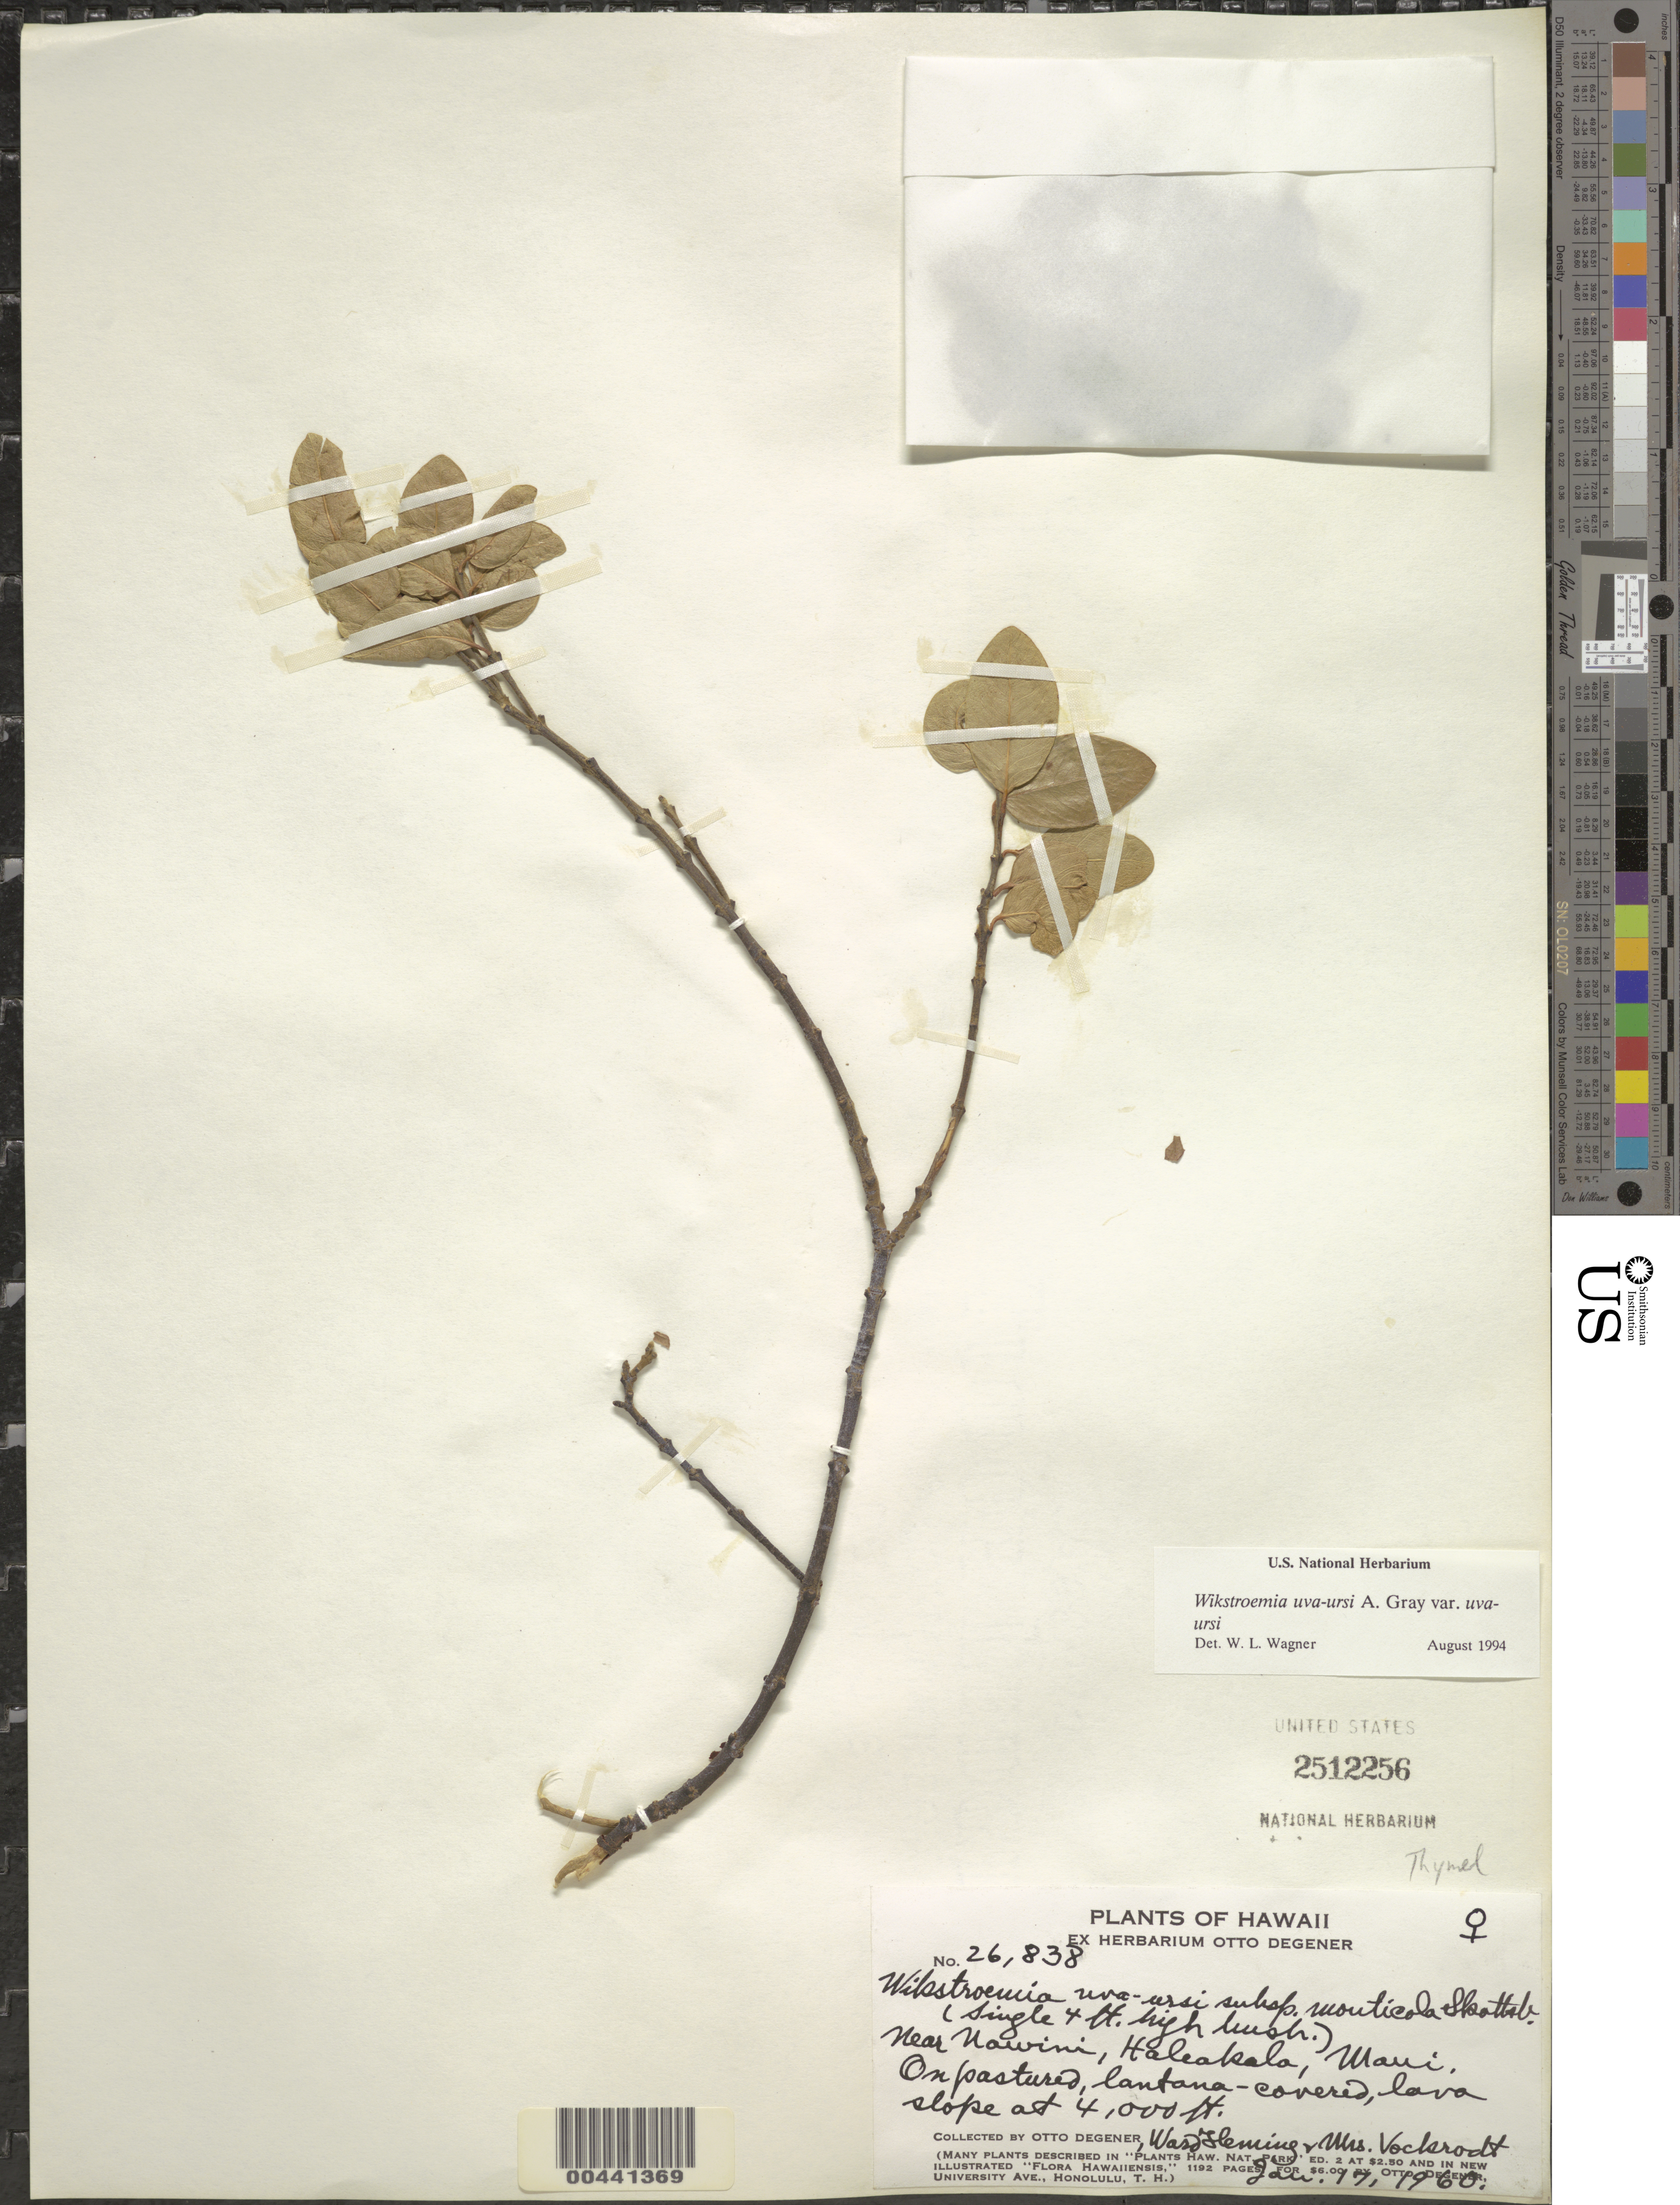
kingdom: Plantae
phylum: Tracheophyta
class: Magnoliopsida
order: Malvales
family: Thymelaeaceae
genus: Wikstroemia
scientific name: Wikstroemia uva-ursi var. uva-ursi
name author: A. Gray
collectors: O. Degener, W. Fleming & Vockrodt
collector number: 26838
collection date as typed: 17 Jan 1960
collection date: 1960-01-17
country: United States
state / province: Hawaii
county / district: Maui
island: Maui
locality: Near Nawini, Haleakala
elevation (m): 1219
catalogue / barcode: US 2512256